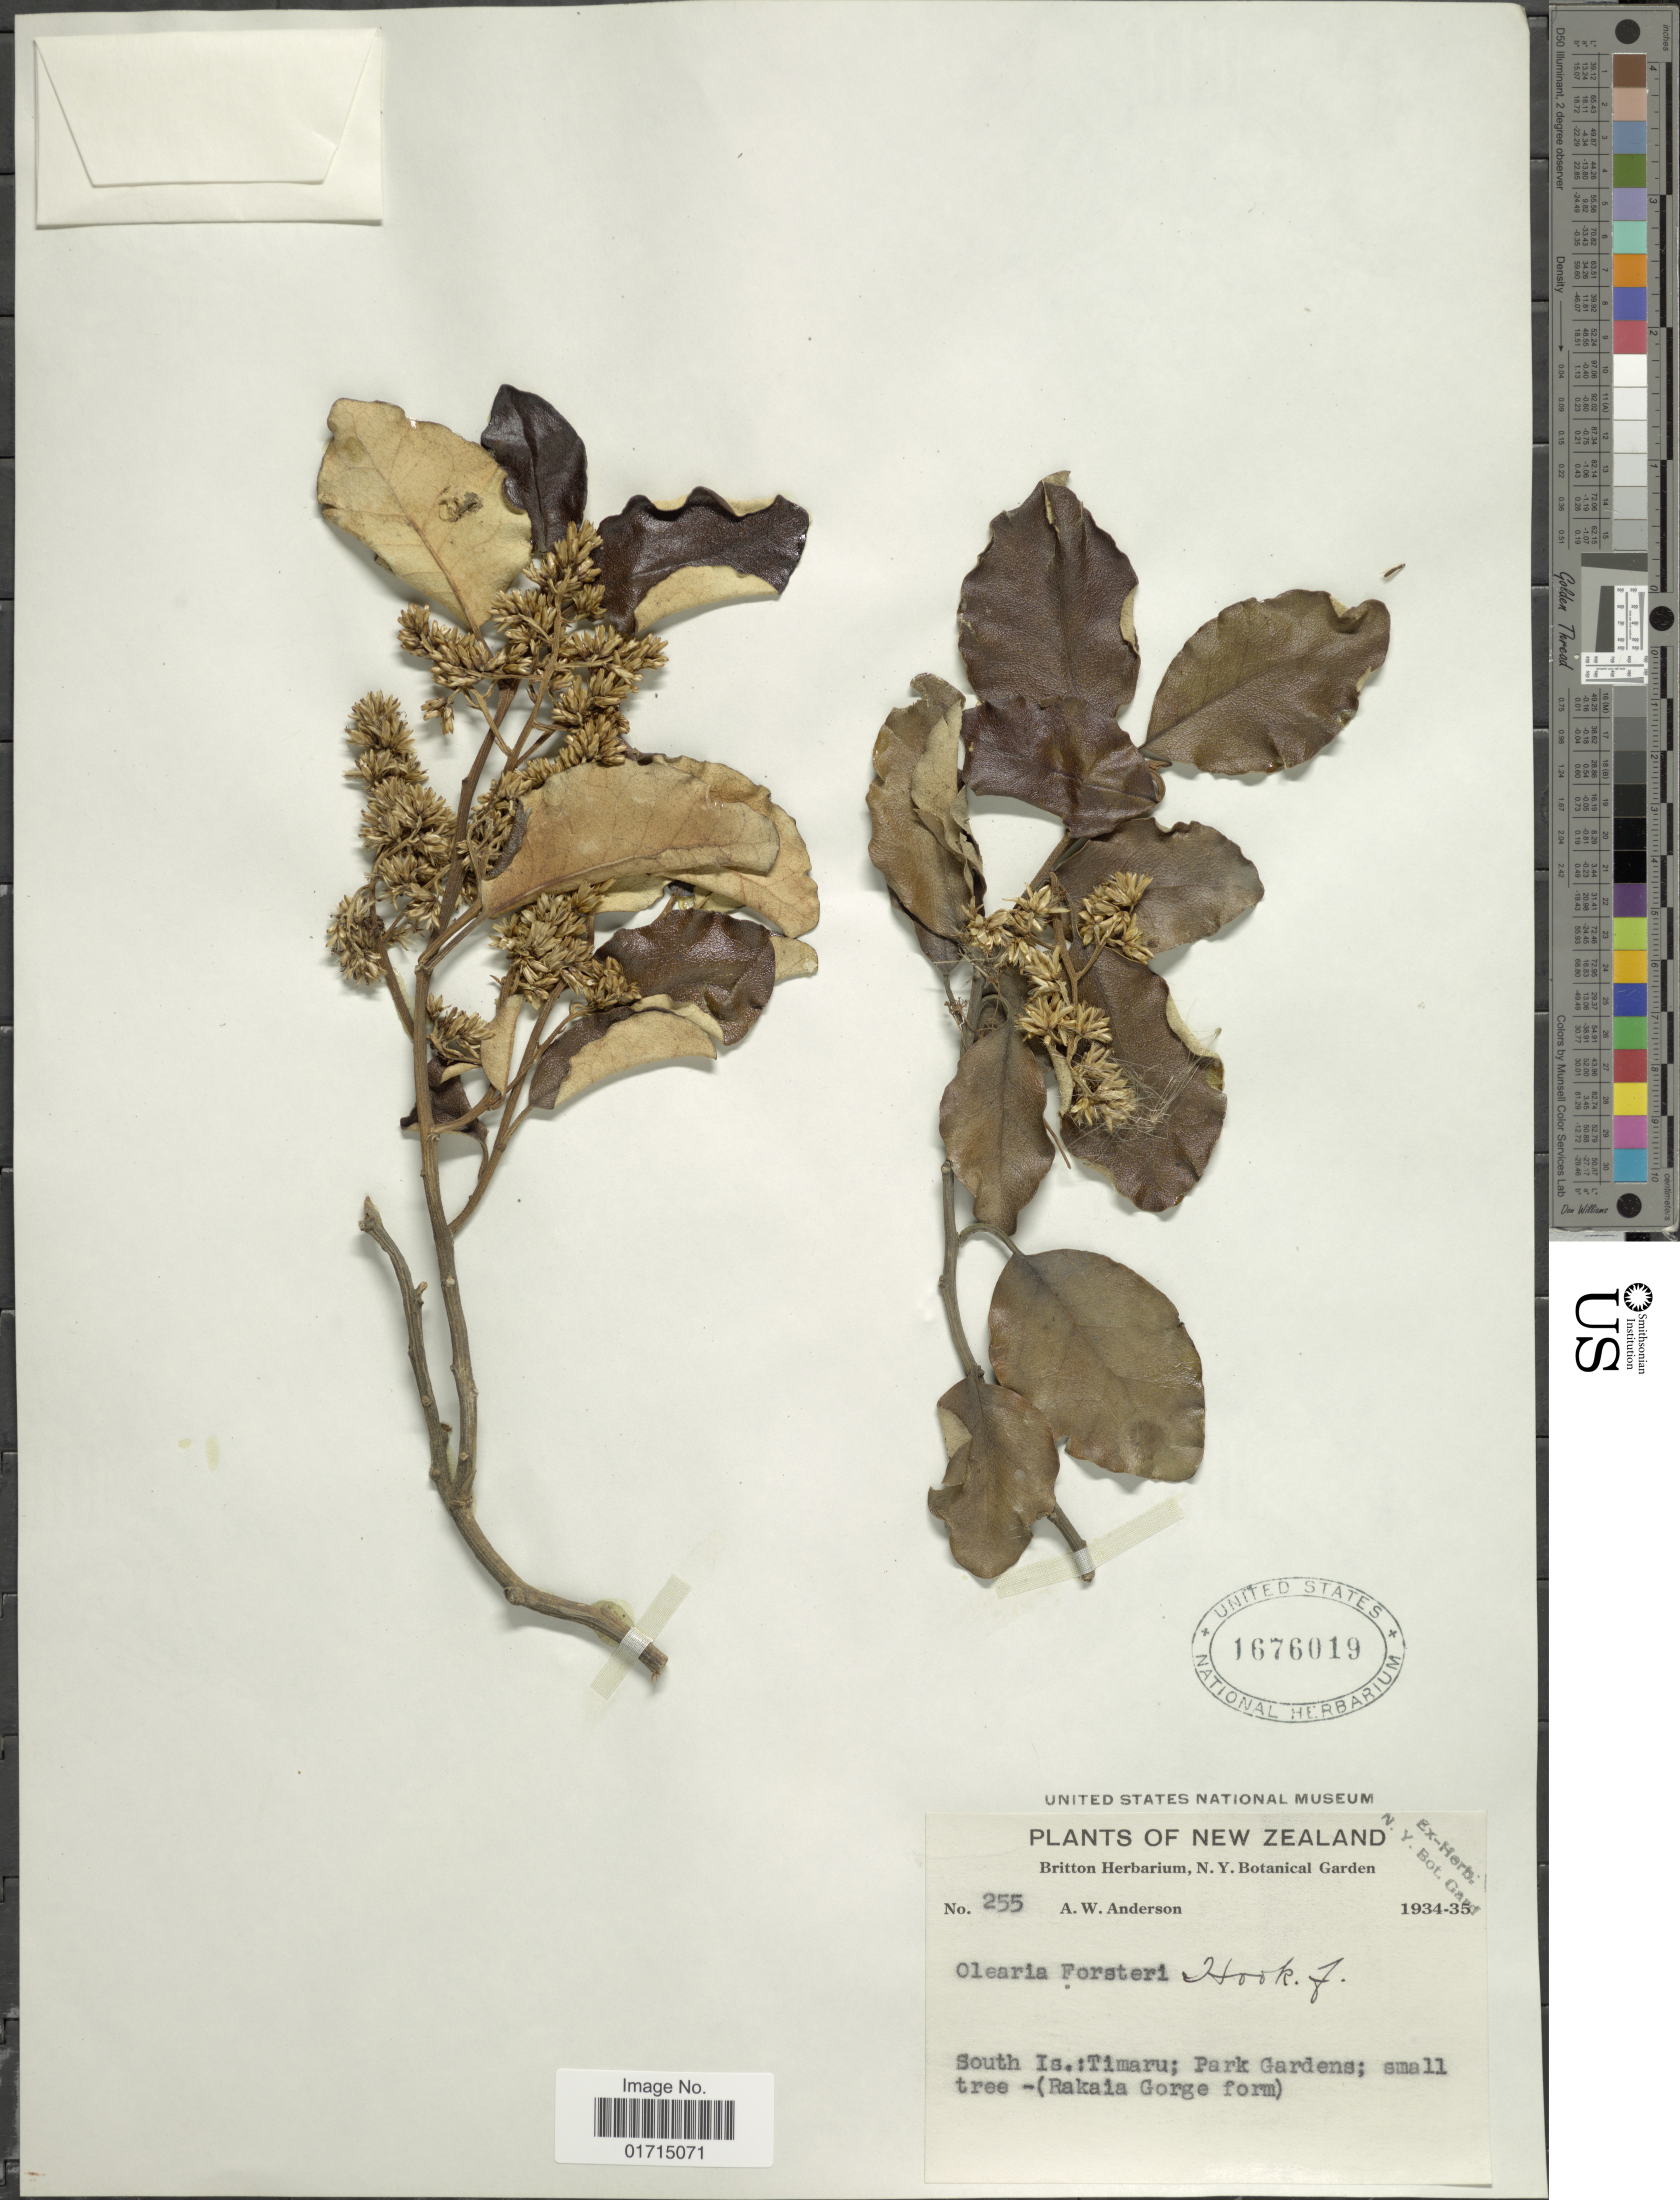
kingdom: Plantae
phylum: Tracheophyta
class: Magnoliopsida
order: Asterales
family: Asteraceae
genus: Olearia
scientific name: Olearia paniculata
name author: Druce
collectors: A. W. Anderson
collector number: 255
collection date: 1934/1935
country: New Zealand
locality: New Zealand. South Isl.: Timaru; Park Gardens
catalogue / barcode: US 1676019